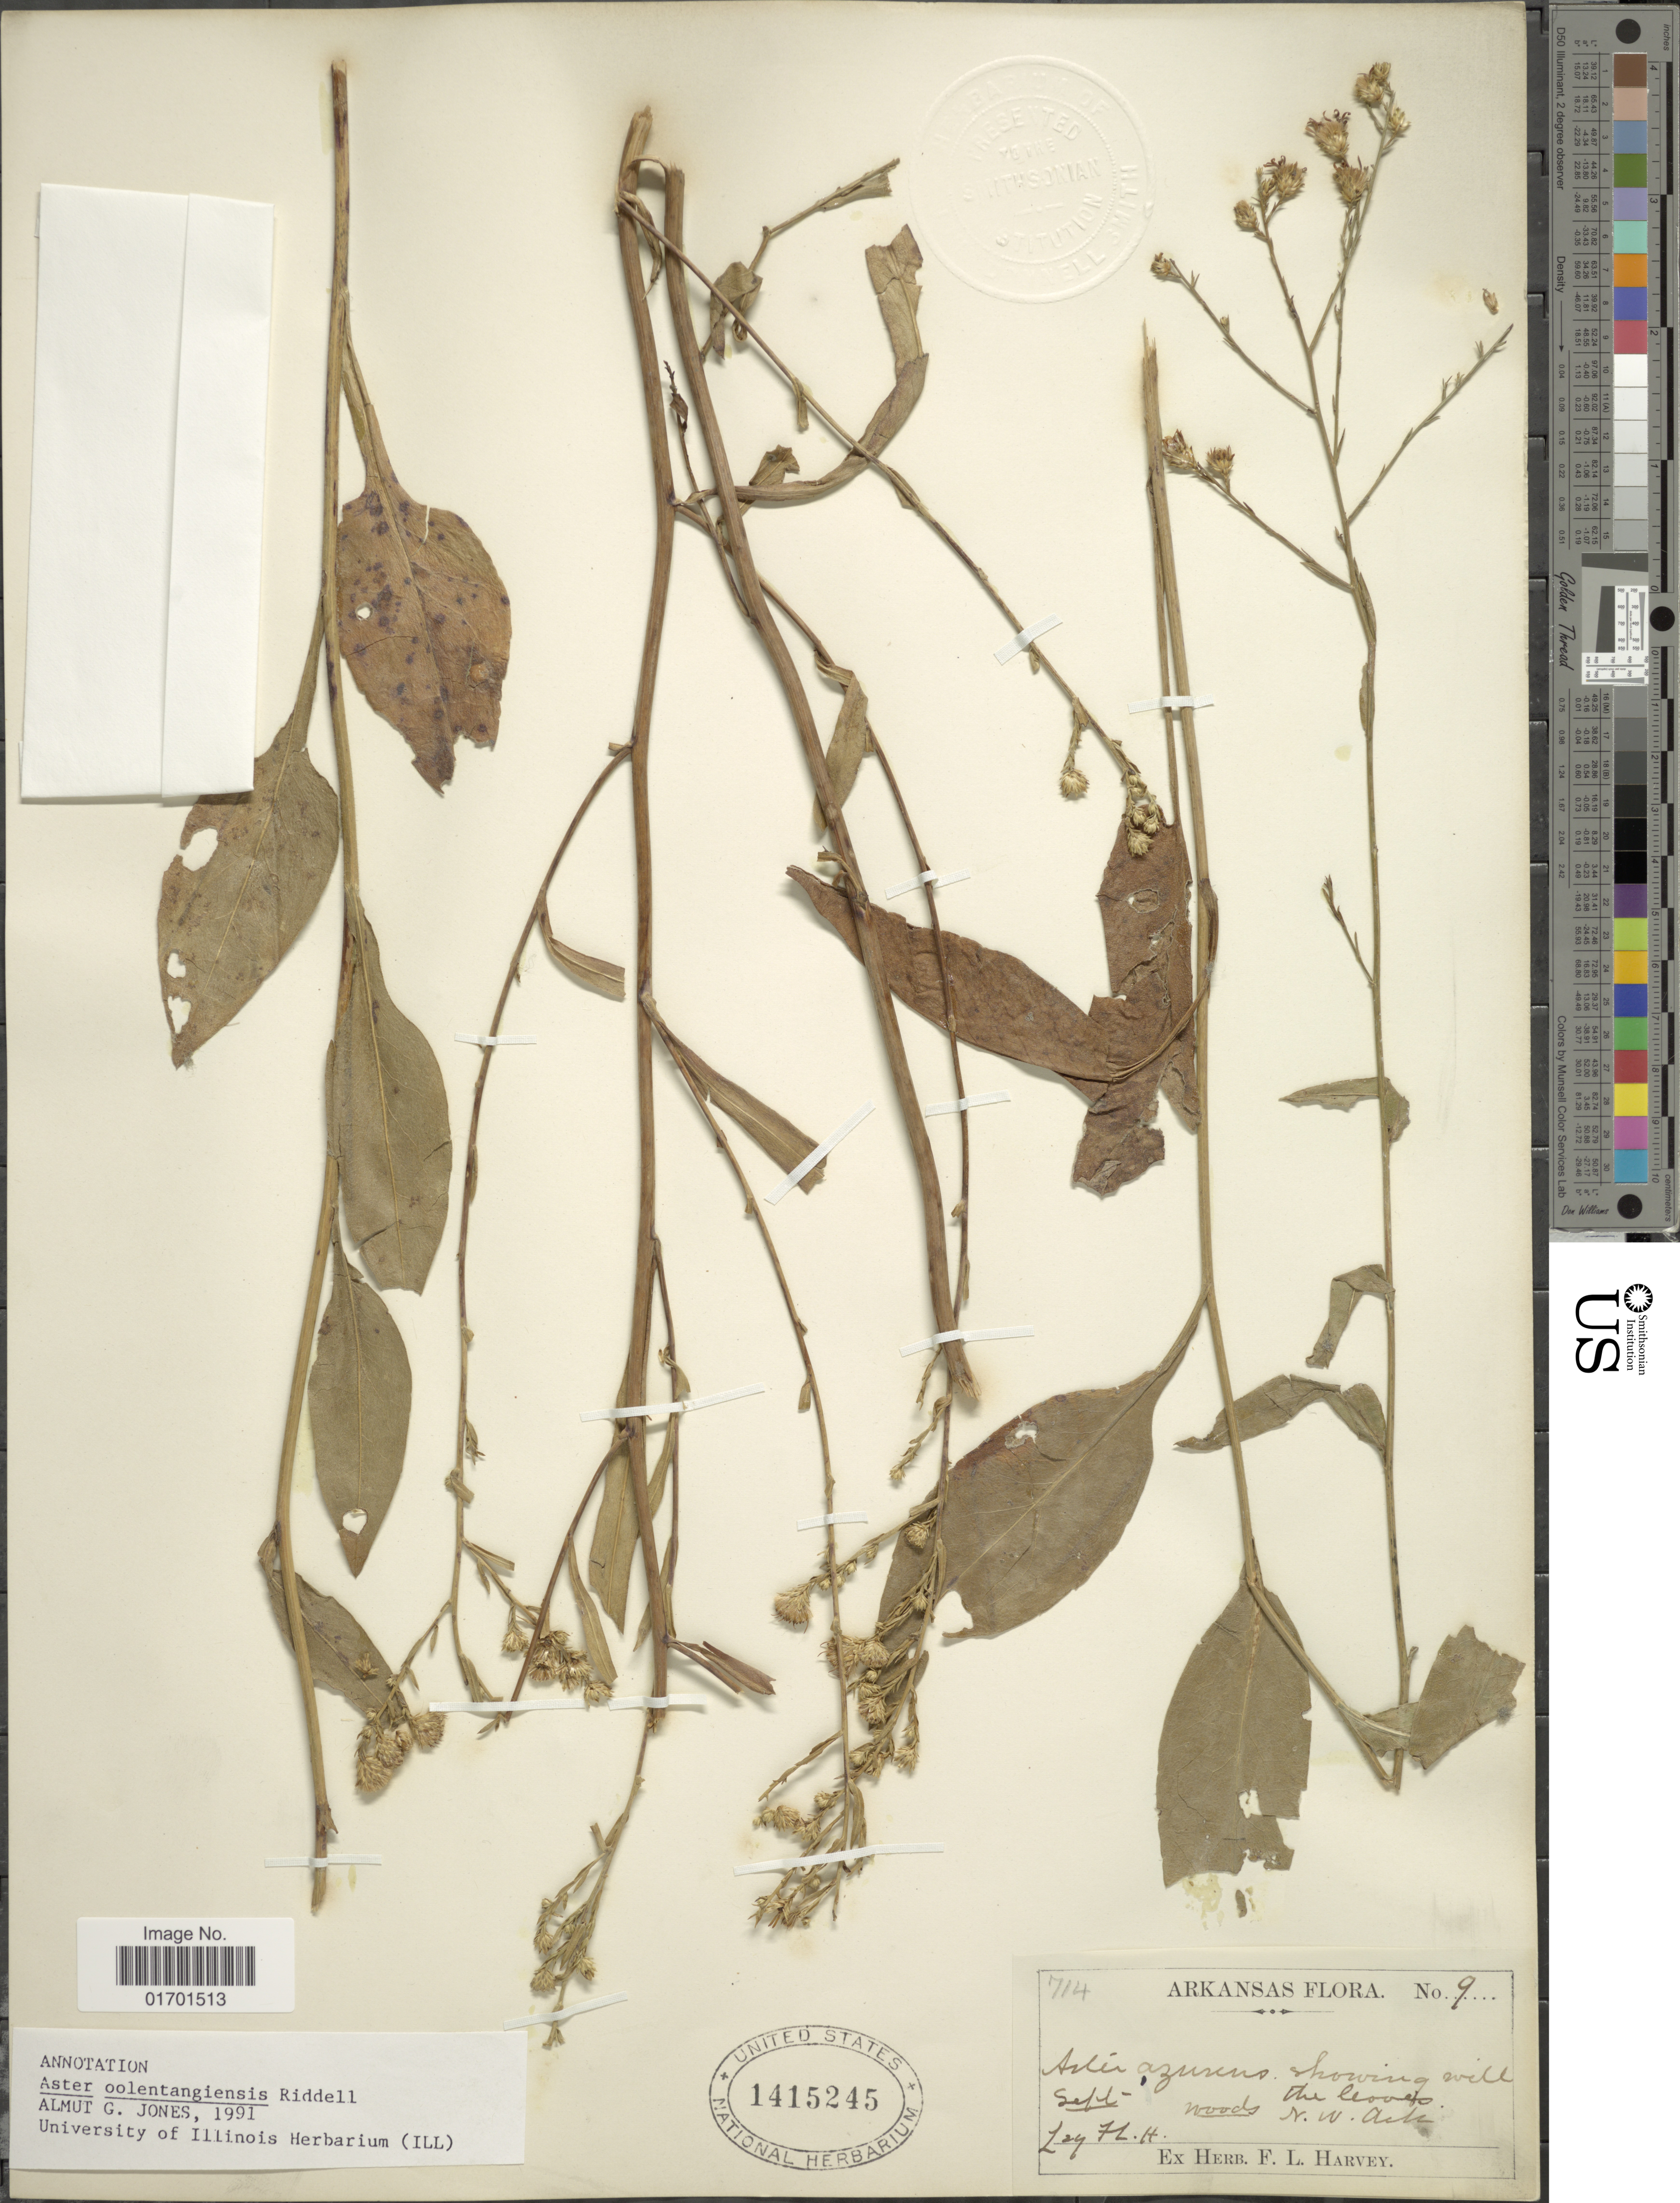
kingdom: Plantae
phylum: Tracheophyta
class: Magnoliopsida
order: Asterales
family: Asteraceae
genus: Symphyotrichum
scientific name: Symphyotrichum oolentangiense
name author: (Riddell) G.L. Nesom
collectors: F. L. Harvey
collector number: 9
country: United States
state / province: Arkansas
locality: N.W. Ark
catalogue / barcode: US 1415245